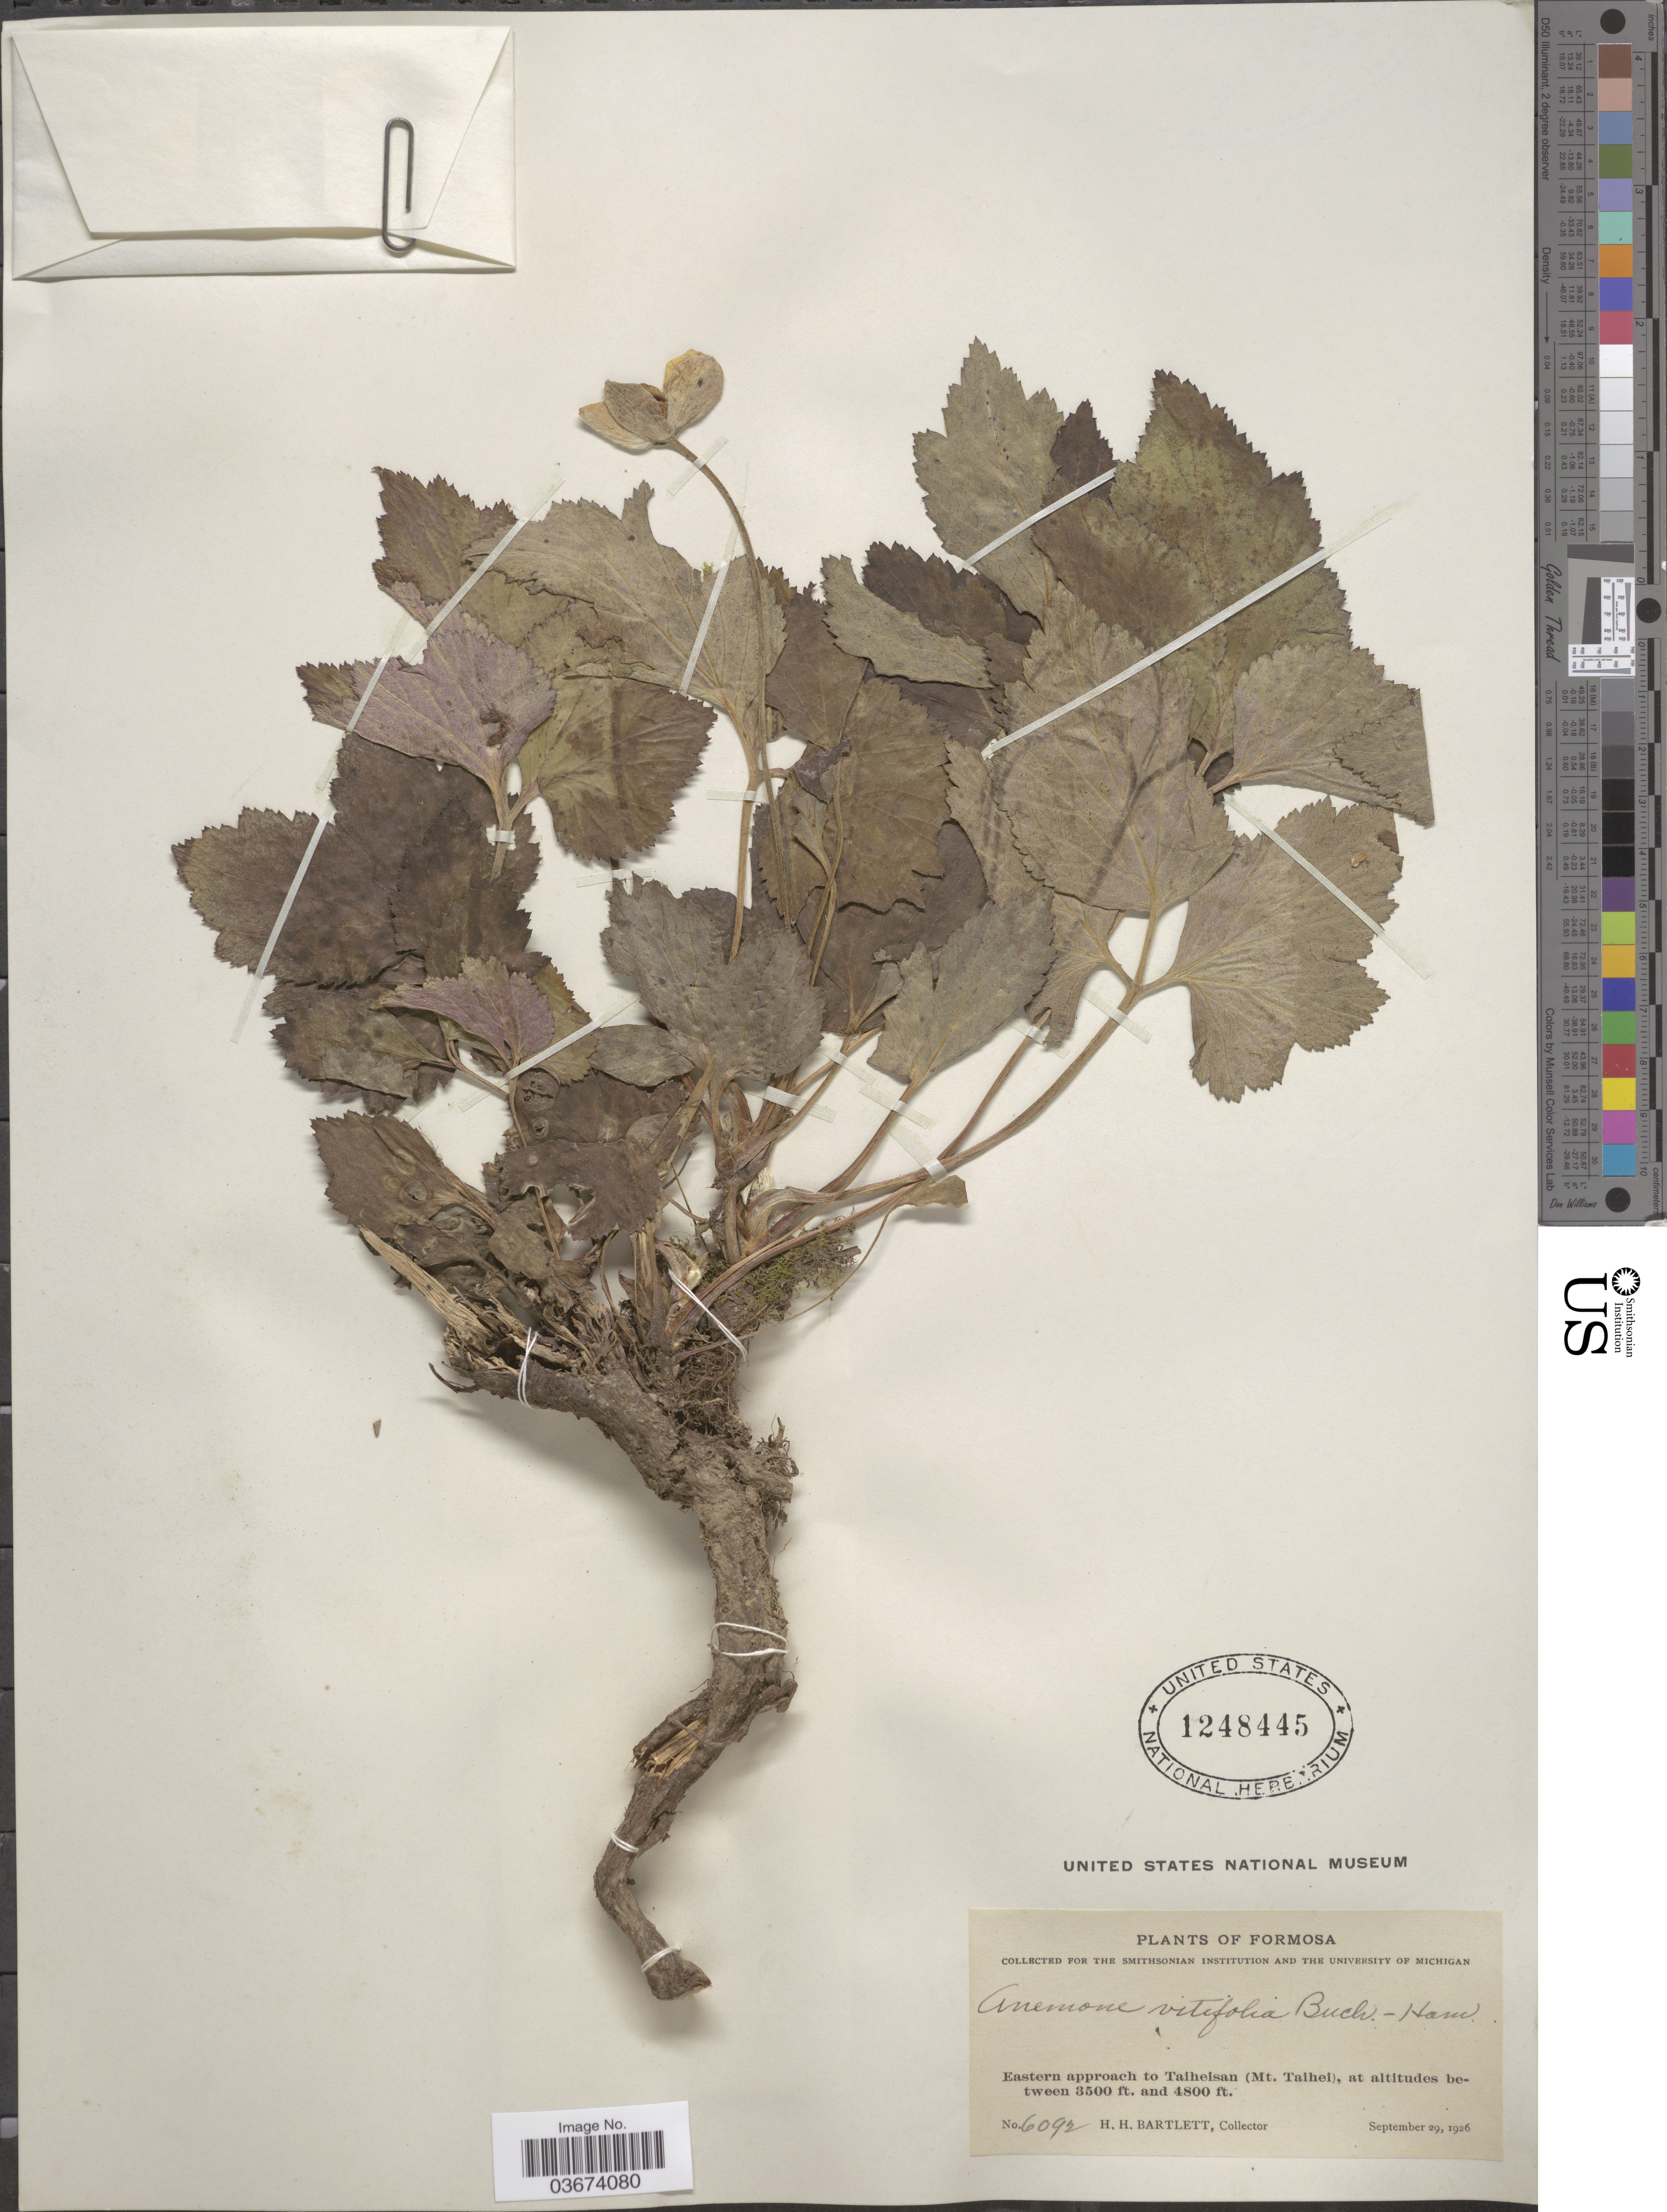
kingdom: Plantae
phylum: Tracheophyta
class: Magnoliopsida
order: Ranunculales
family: Ranunculaceae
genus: Anemone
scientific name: Anemone vitifolia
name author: Buch.-Ham. ex DC.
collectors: H. H. Bartlett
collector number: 6092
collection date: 1926-09-29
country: Taiwan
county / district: Yilan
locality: Eastern approach to Taiheisan (Mt. Taihei).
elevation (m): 1067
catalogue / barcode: US 1248445